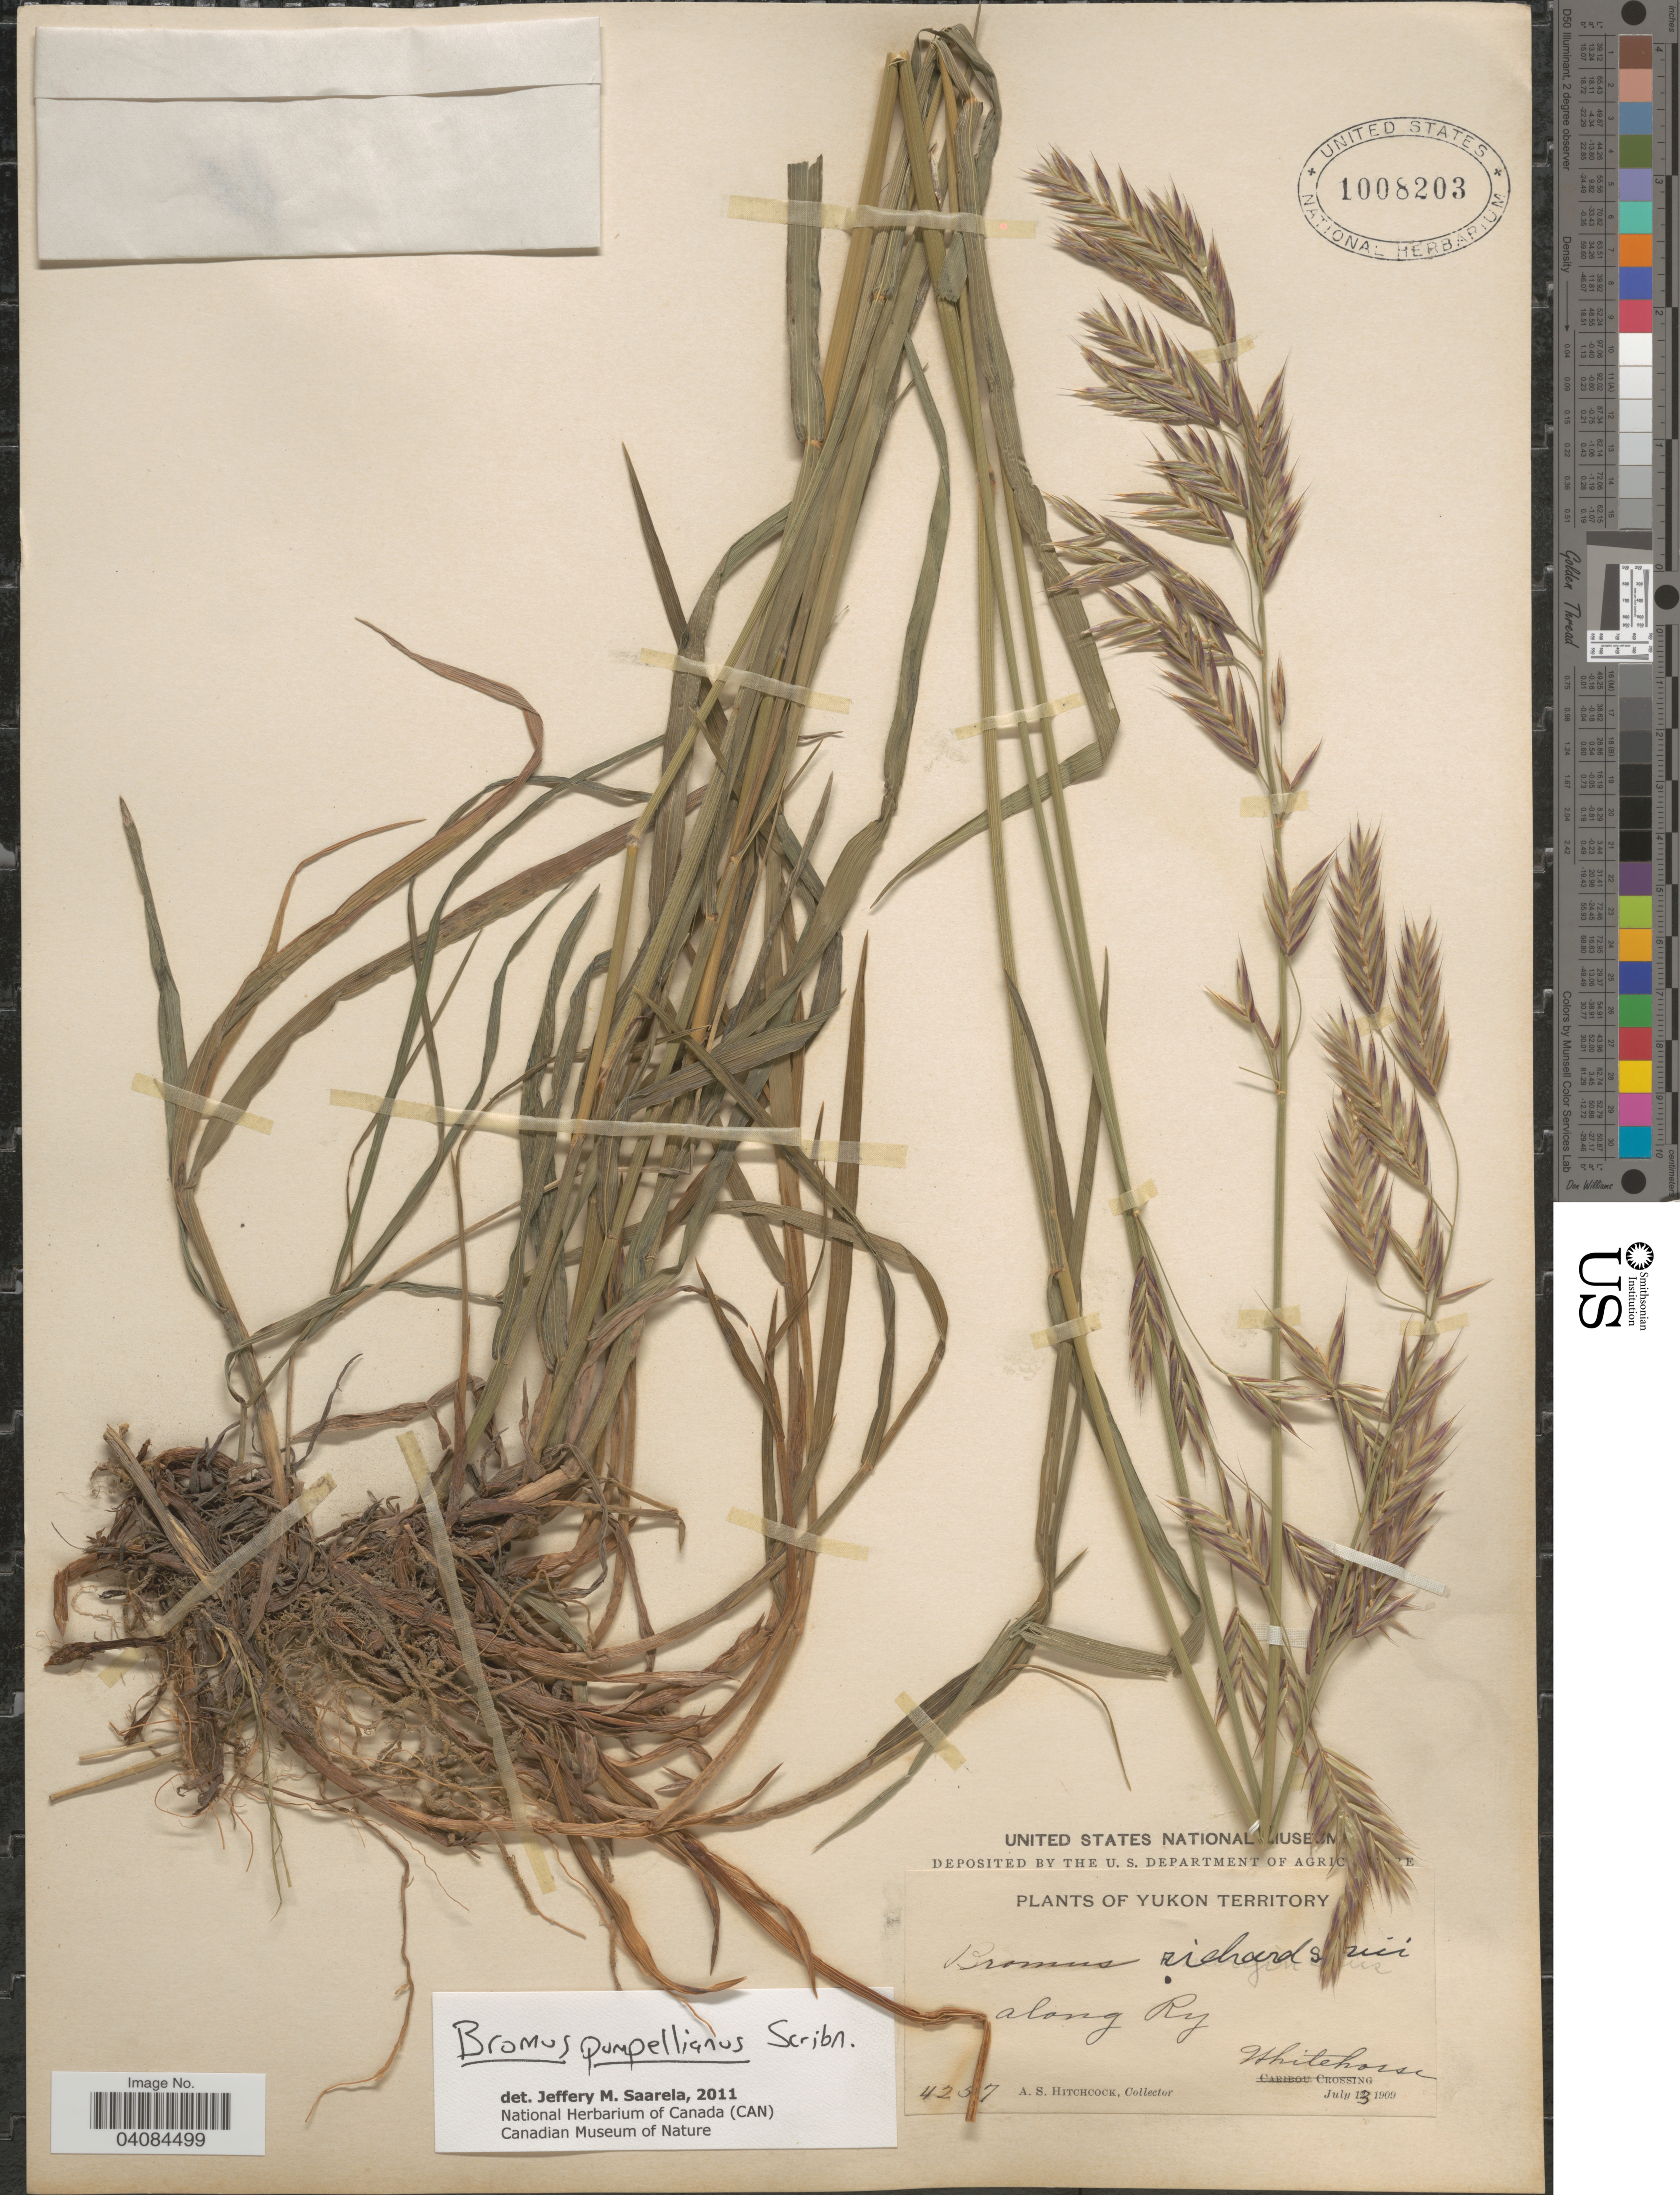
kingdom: Plantae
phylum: Tracheophyta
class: Liliopsida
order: Poales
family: Poaceae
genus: Bromus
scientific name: Bromus pumpellianus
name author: Scribn.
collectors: A. S. Hitchcock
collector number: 4257*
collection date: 1909-07-13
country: Canada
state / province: Yukon Territory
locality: Along Ry. Whitehorse.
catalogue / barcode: US 1008203